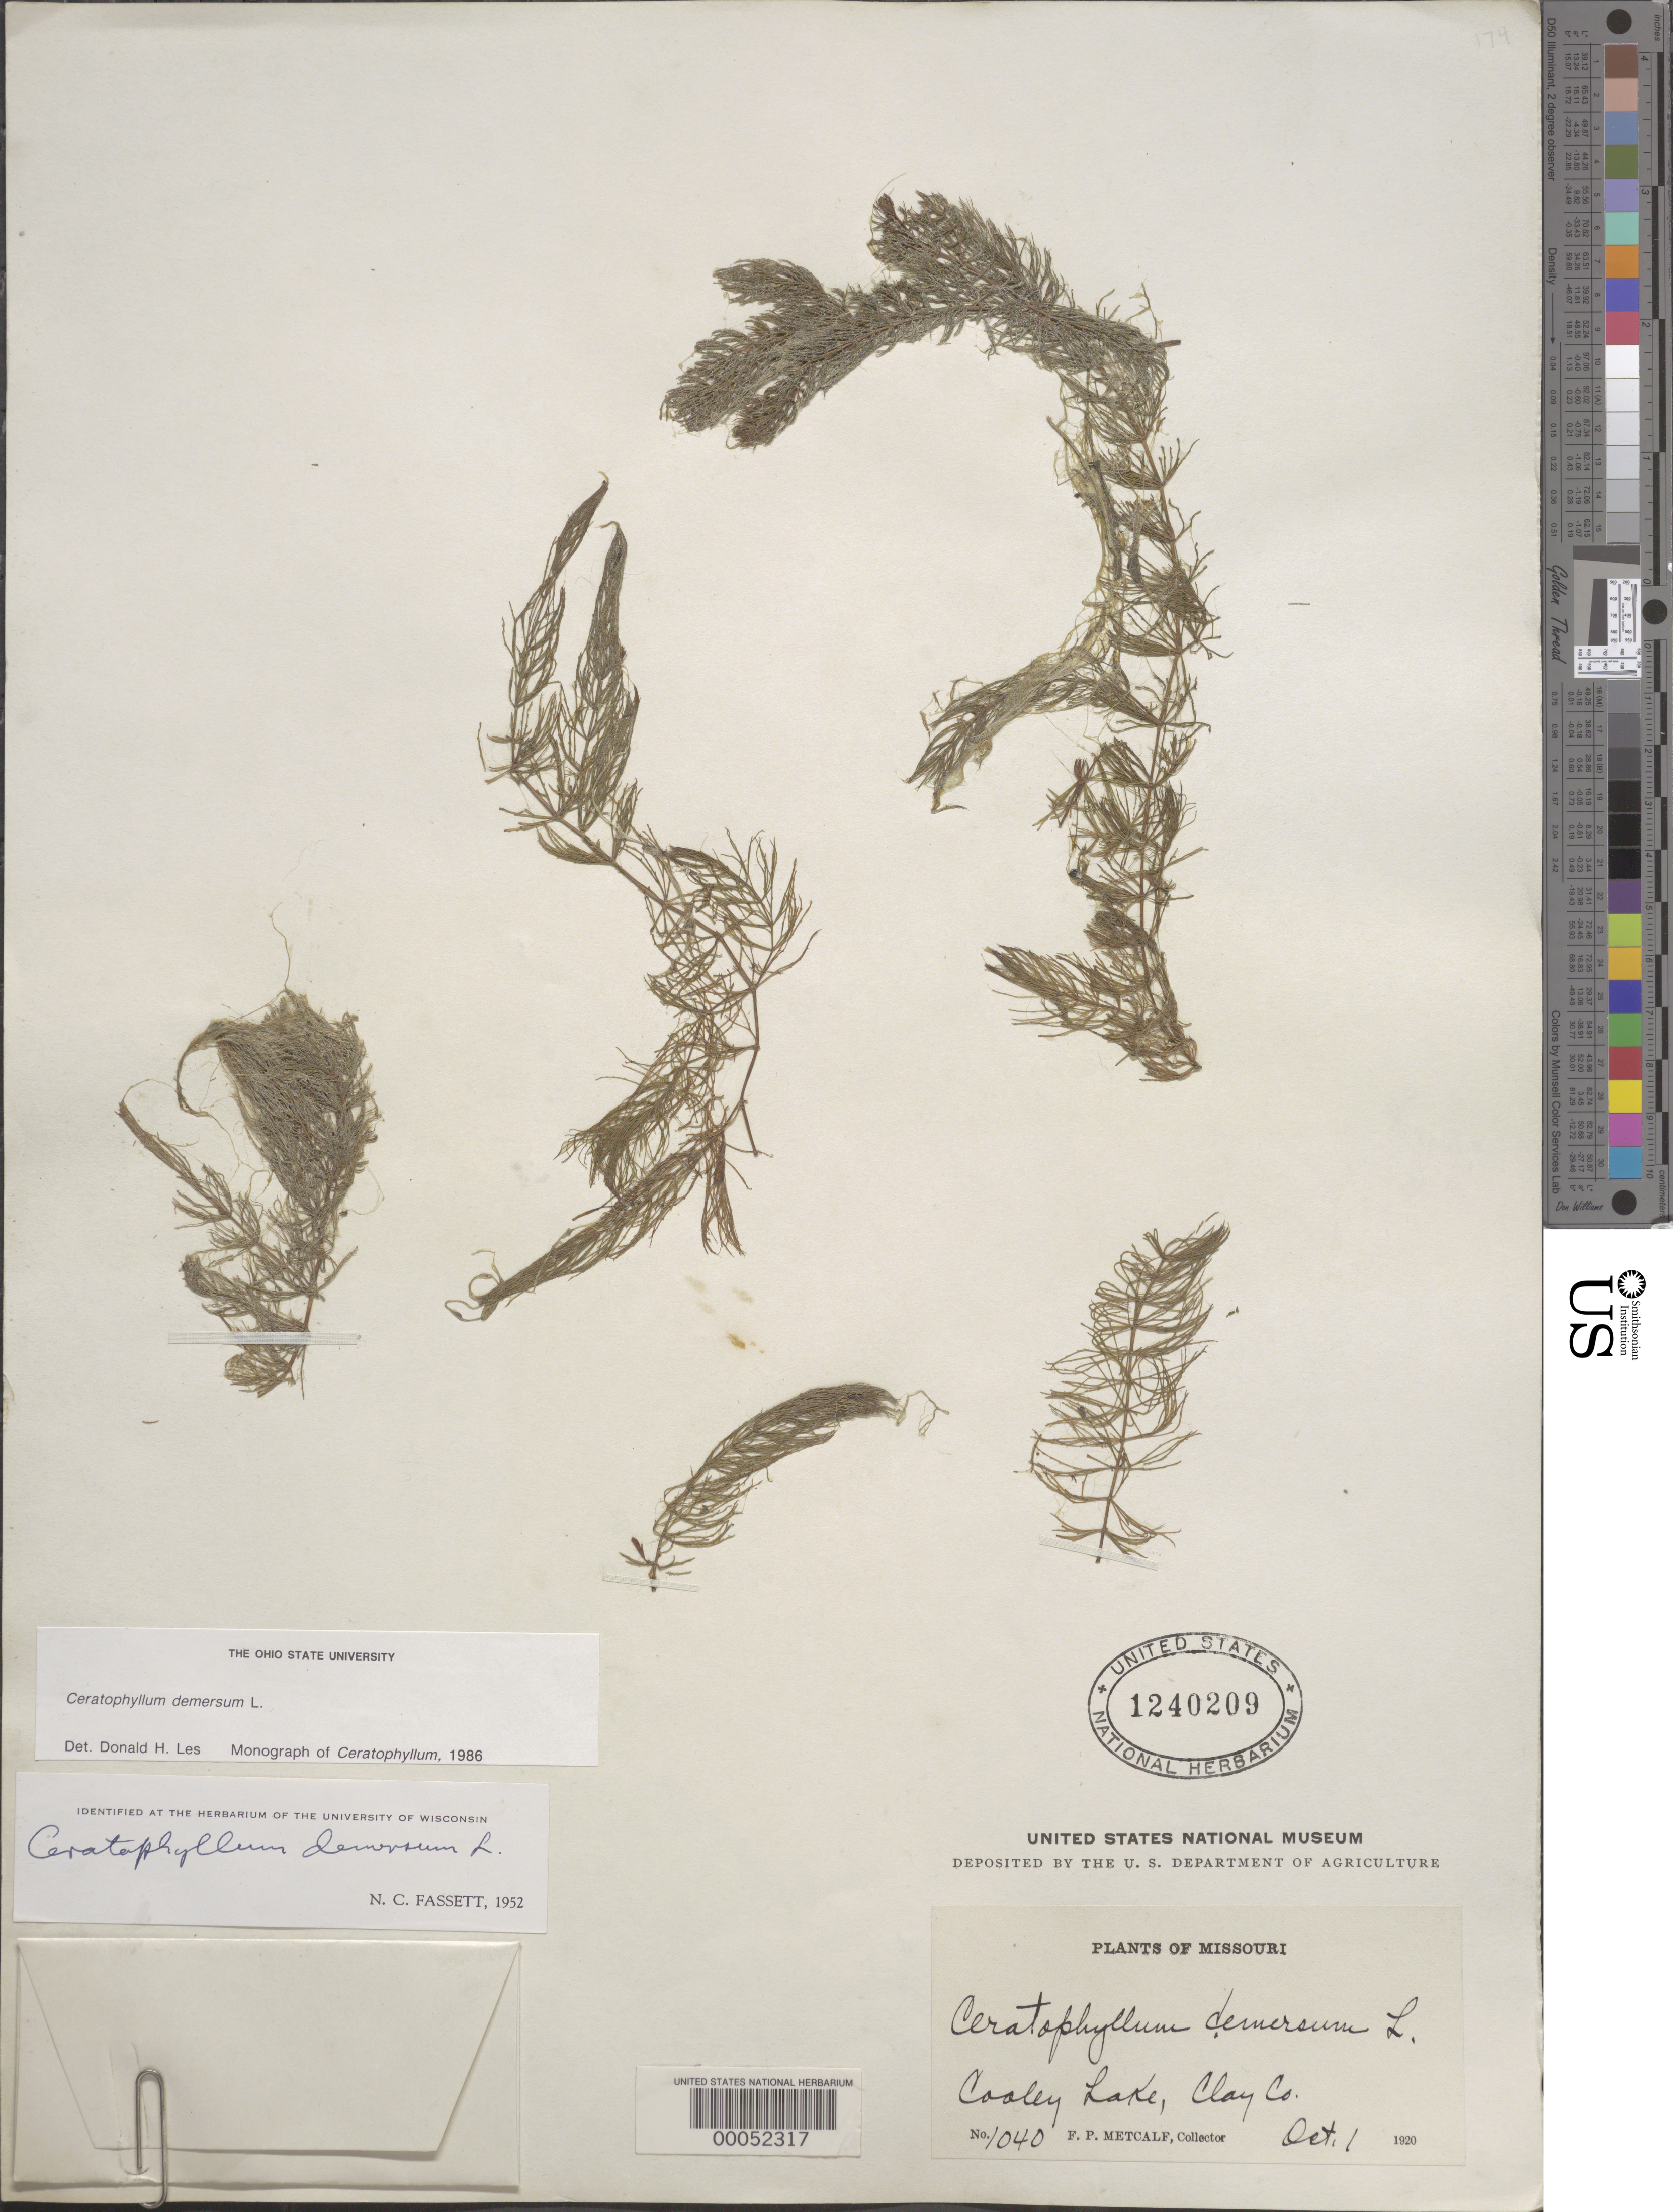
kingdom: Plantae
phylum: Tracheophyta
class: Magnoliopsida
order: Ceratophyllales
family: Ceratophyllaceae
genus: Ceratophyllum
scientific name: Ceratophyllum demersum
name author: L.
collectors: F. P. Metcalf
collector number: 1040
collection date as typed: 01 Oct 1920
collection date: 1920-10-01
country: United States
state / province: Missouri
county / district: Clay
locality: Cooley lake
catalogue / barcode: US 1240209